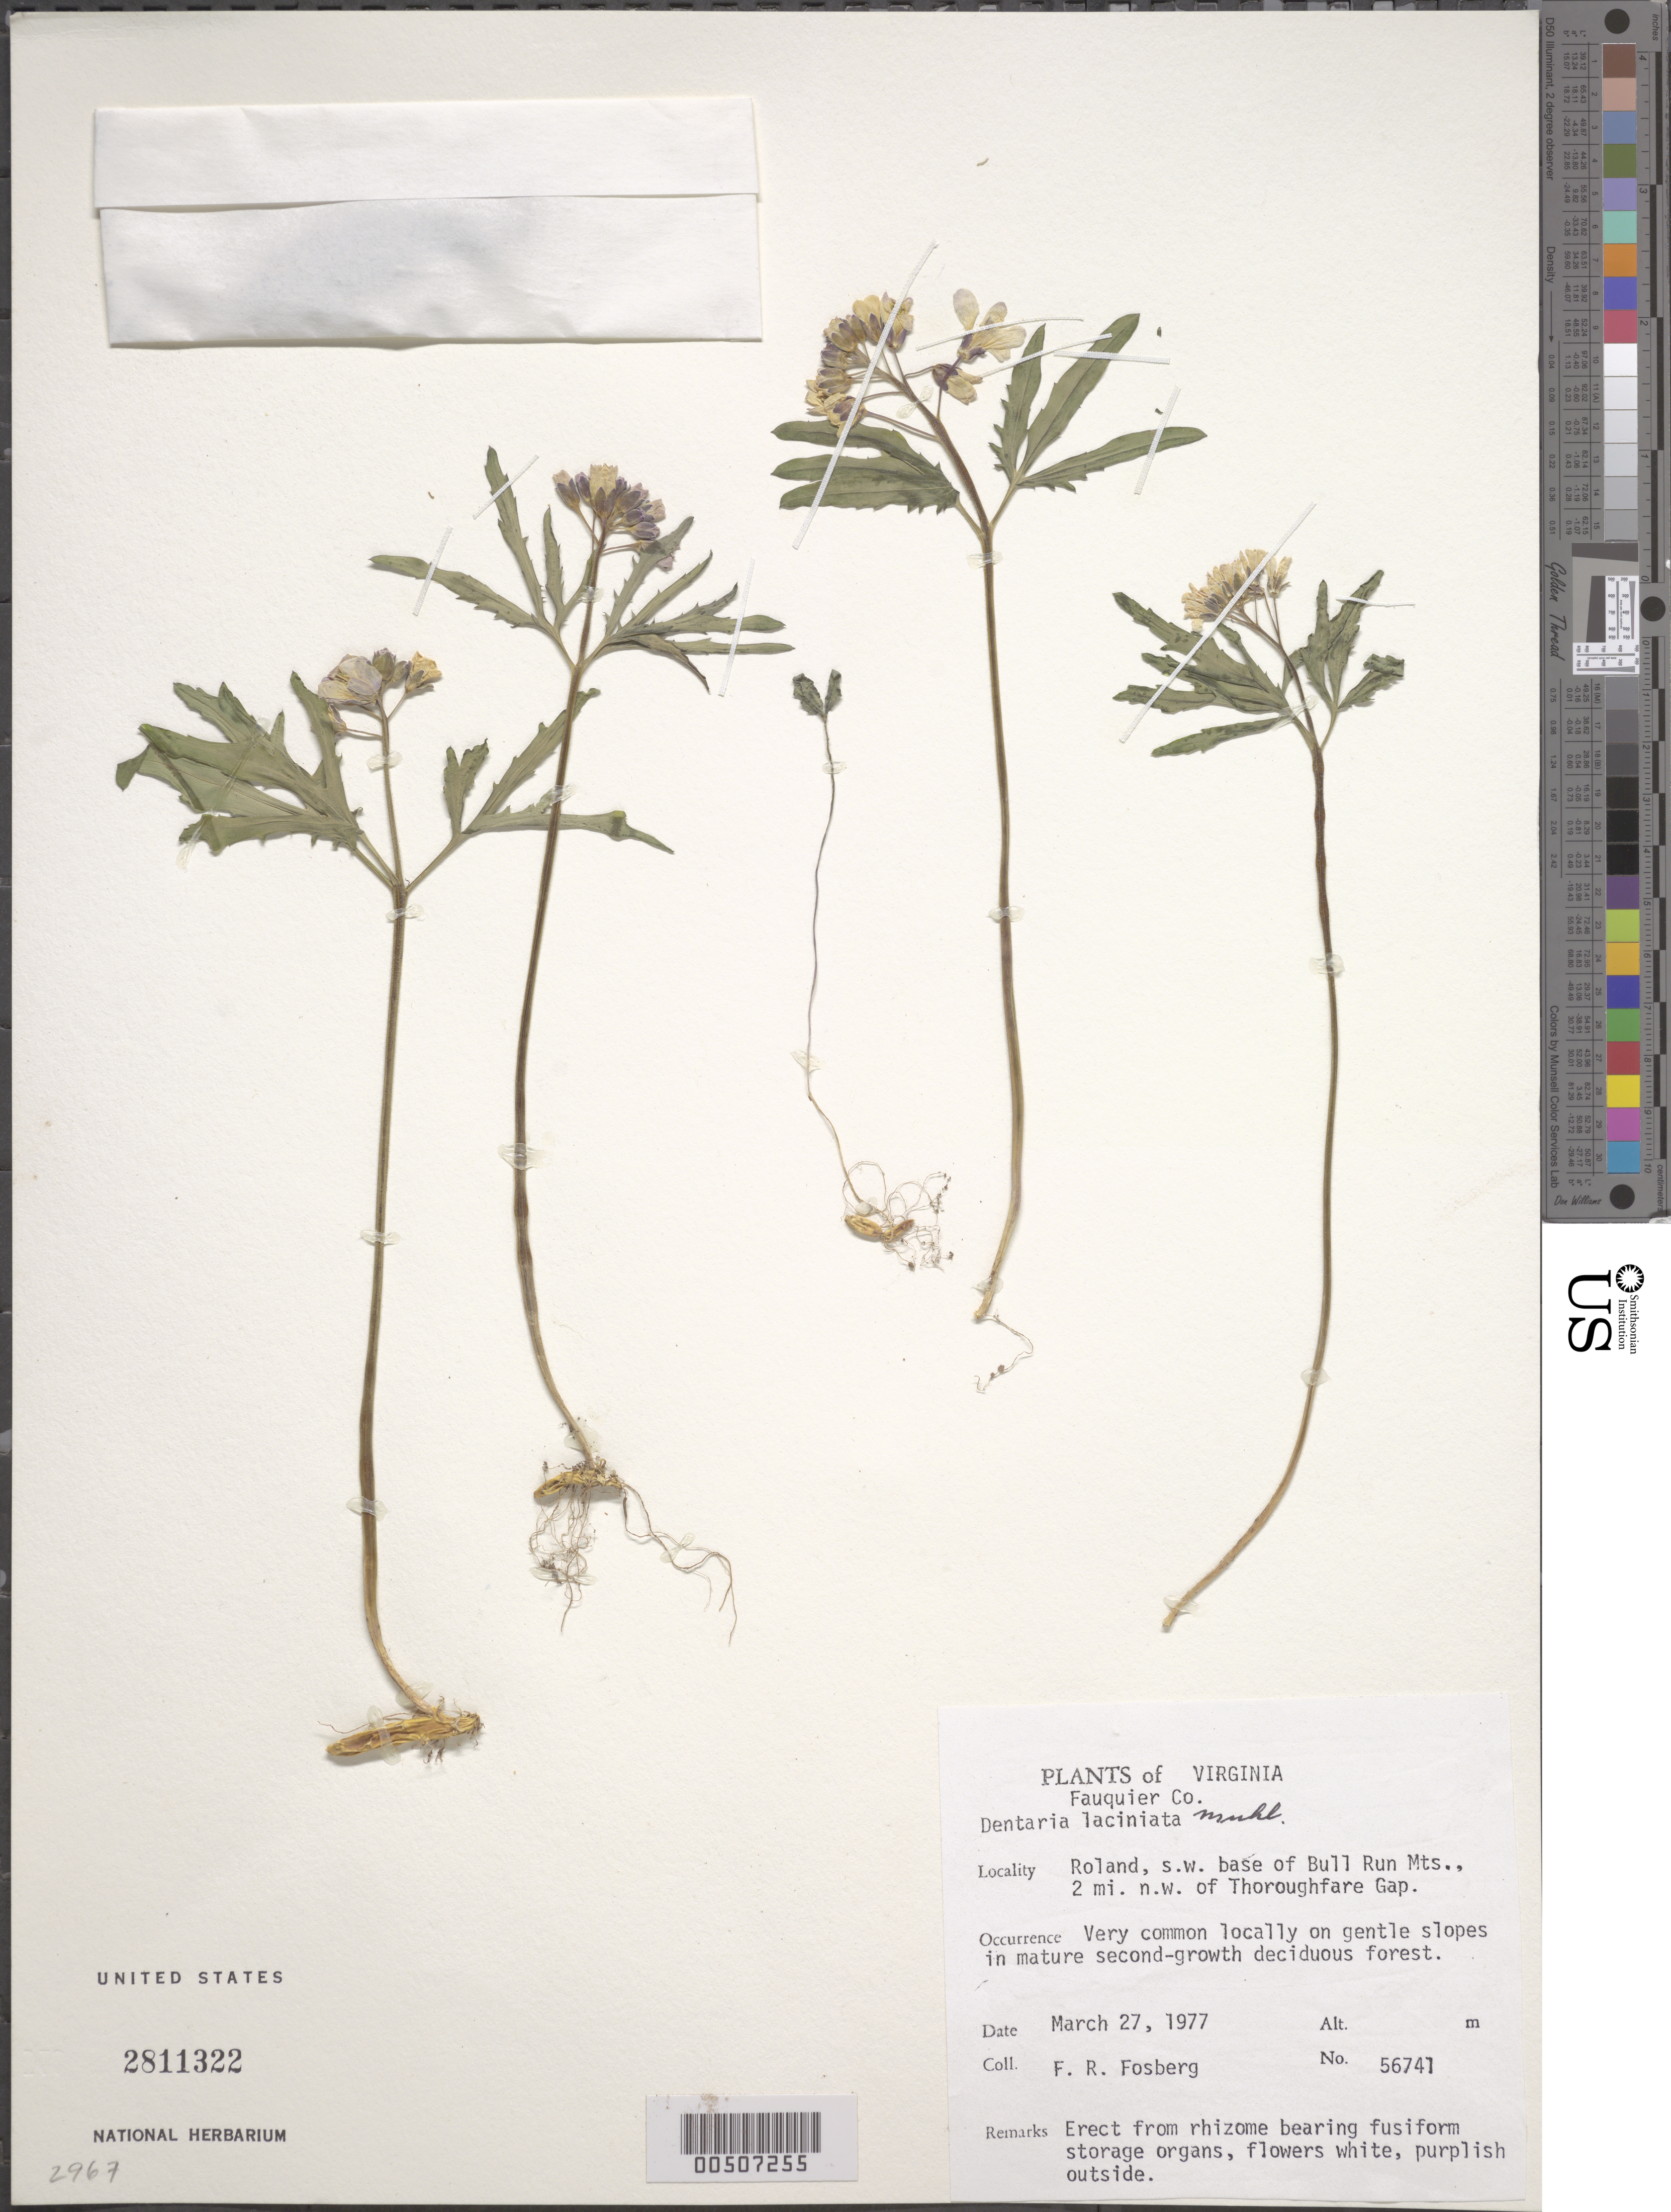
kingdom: Plantae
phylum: Tracheophyta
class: Magnoliopsida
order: Brassicales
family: Brassicaceae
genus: Cardamine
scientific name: Cardamine concatenata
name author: (Michx.) Sw.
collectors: F. R. Fosberg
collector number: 56741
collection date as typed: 27 Mar 1977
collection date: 1977-03-27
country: United States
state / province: Virginia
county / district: Fauquier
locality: Roland, NW of Bull Run Mts. NW of Thorofare Gap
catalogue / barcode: US 2811322